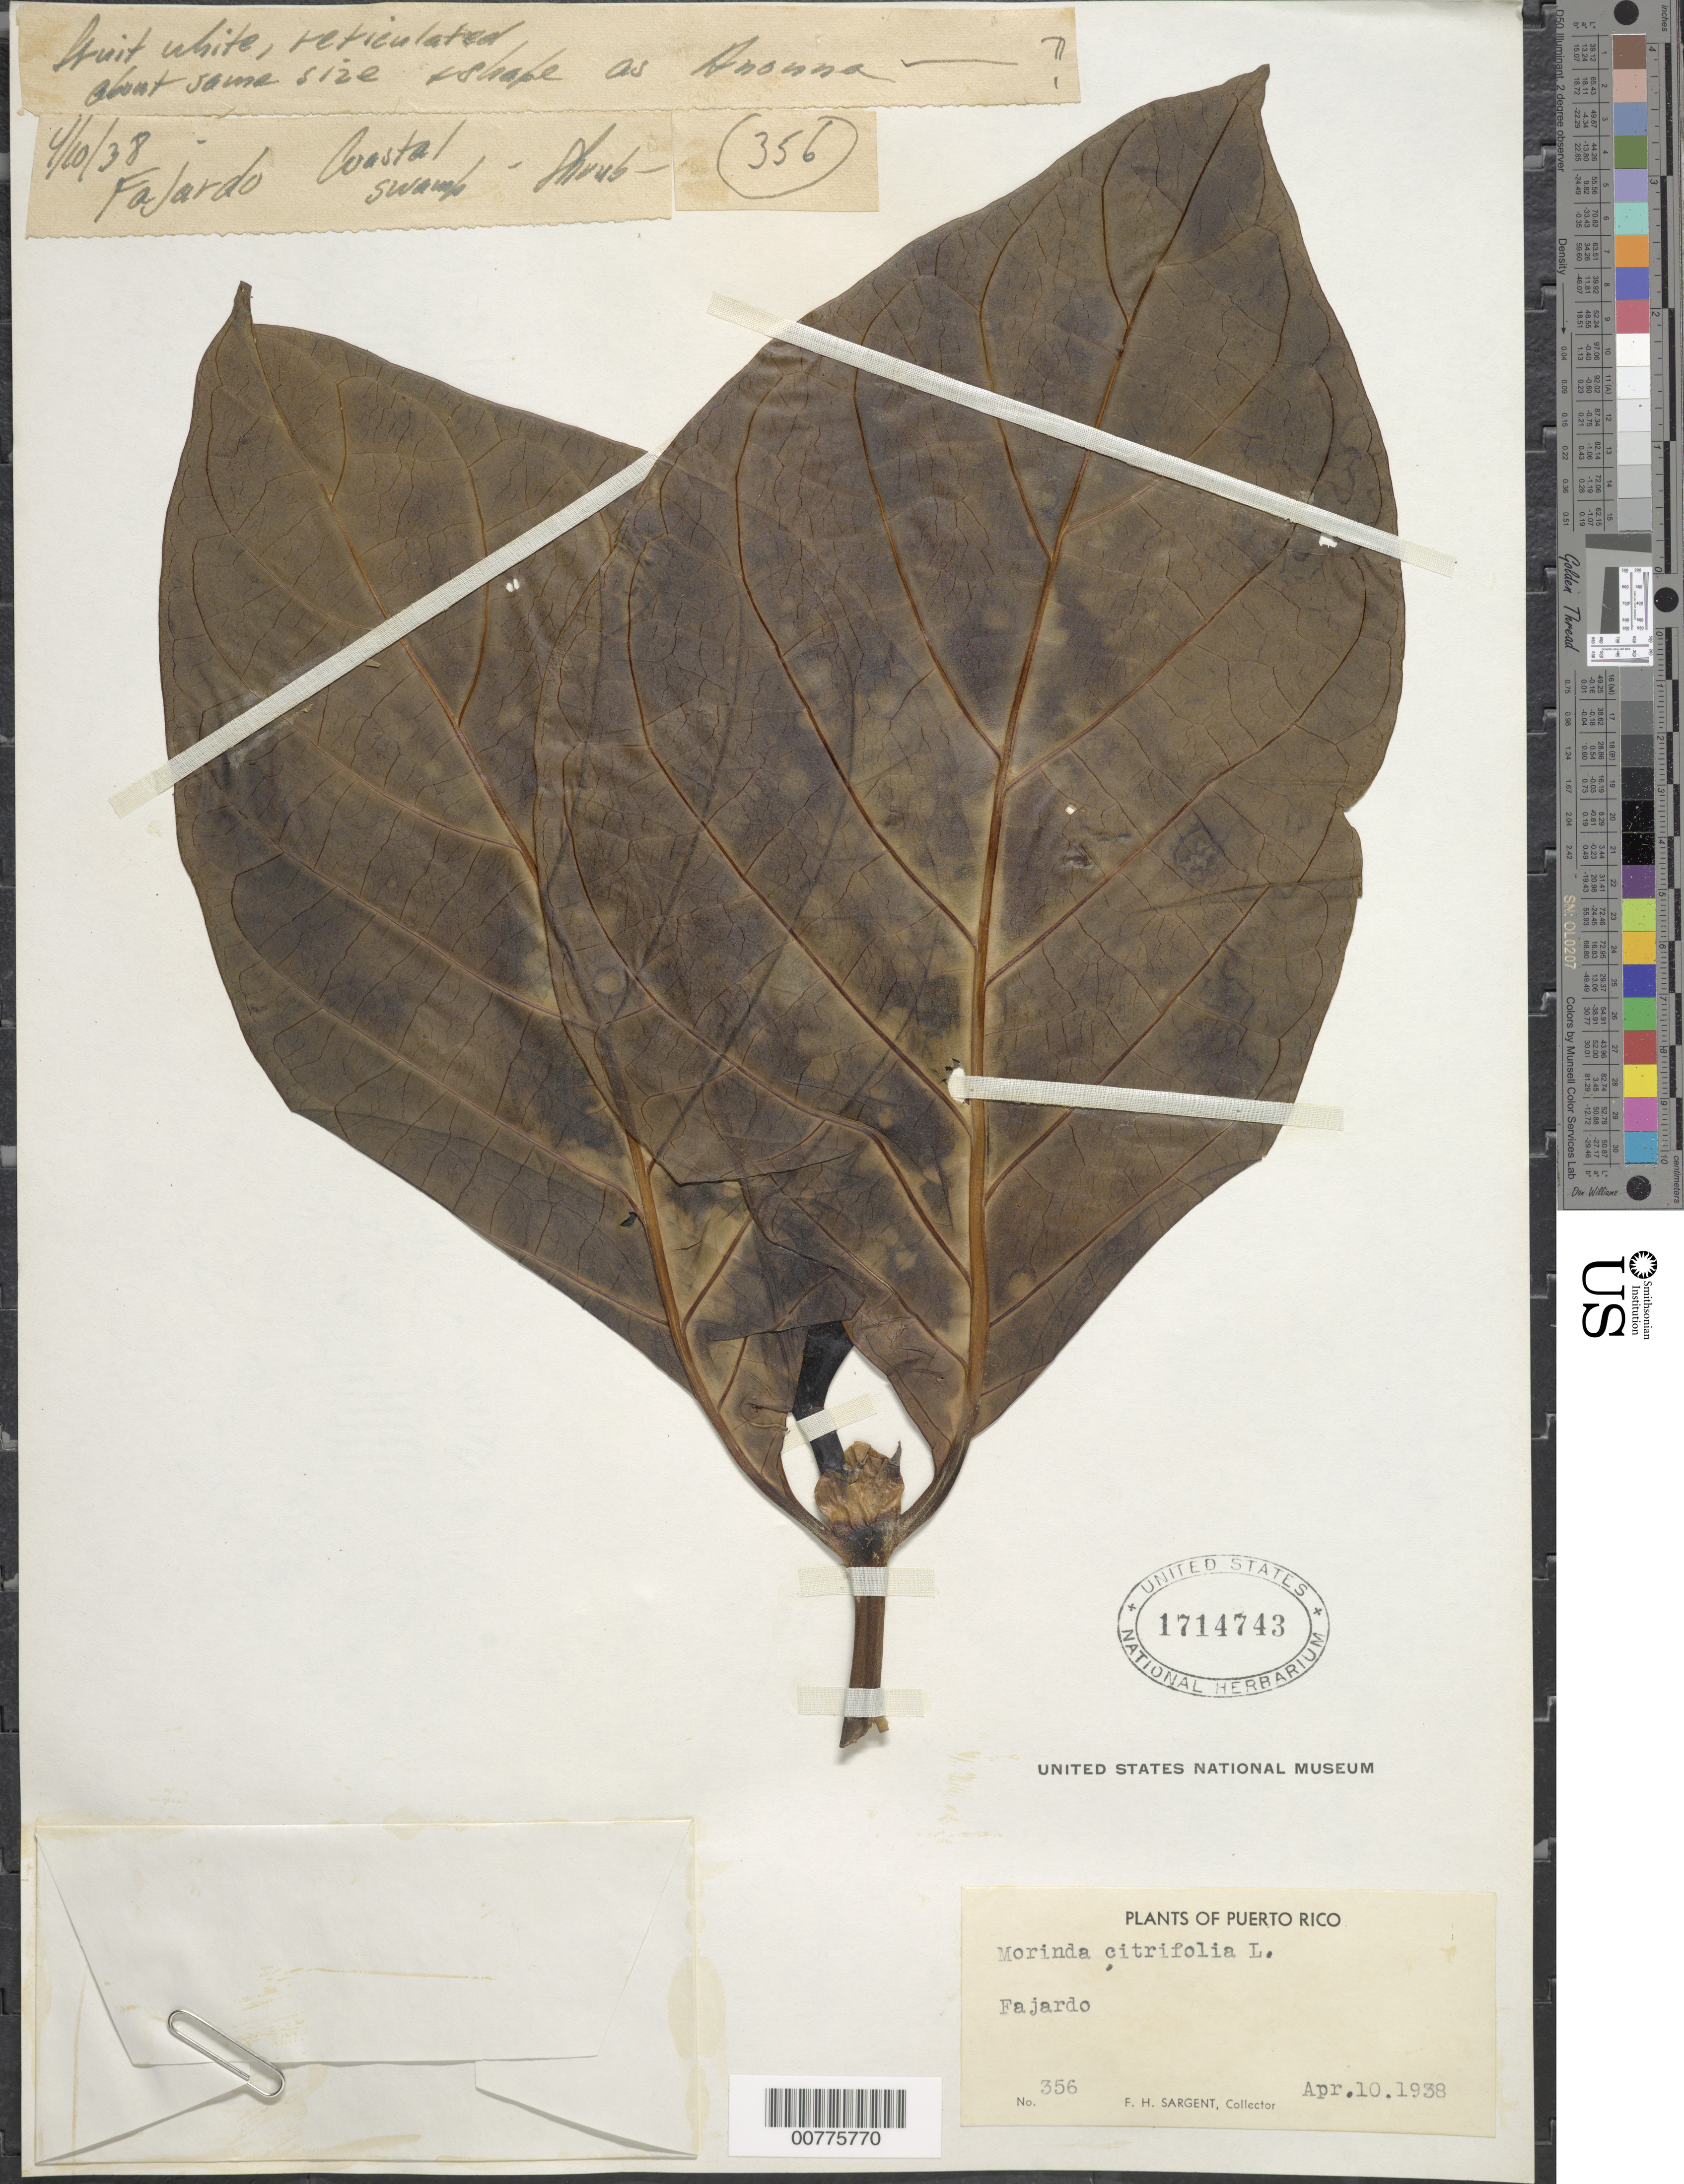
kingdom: Plantae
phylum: Tracheophyta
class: Magnoliopsida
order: Gentianales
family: Rubiaceae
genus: Morinda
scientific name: Morinda citrifolia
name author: L.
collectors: F. H. Sargent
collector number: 356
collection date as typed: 10 Apr 1938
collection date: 1938-04-10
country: Puerto Rico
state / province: Fajardo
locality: Fajardo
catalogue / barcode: US 1714743